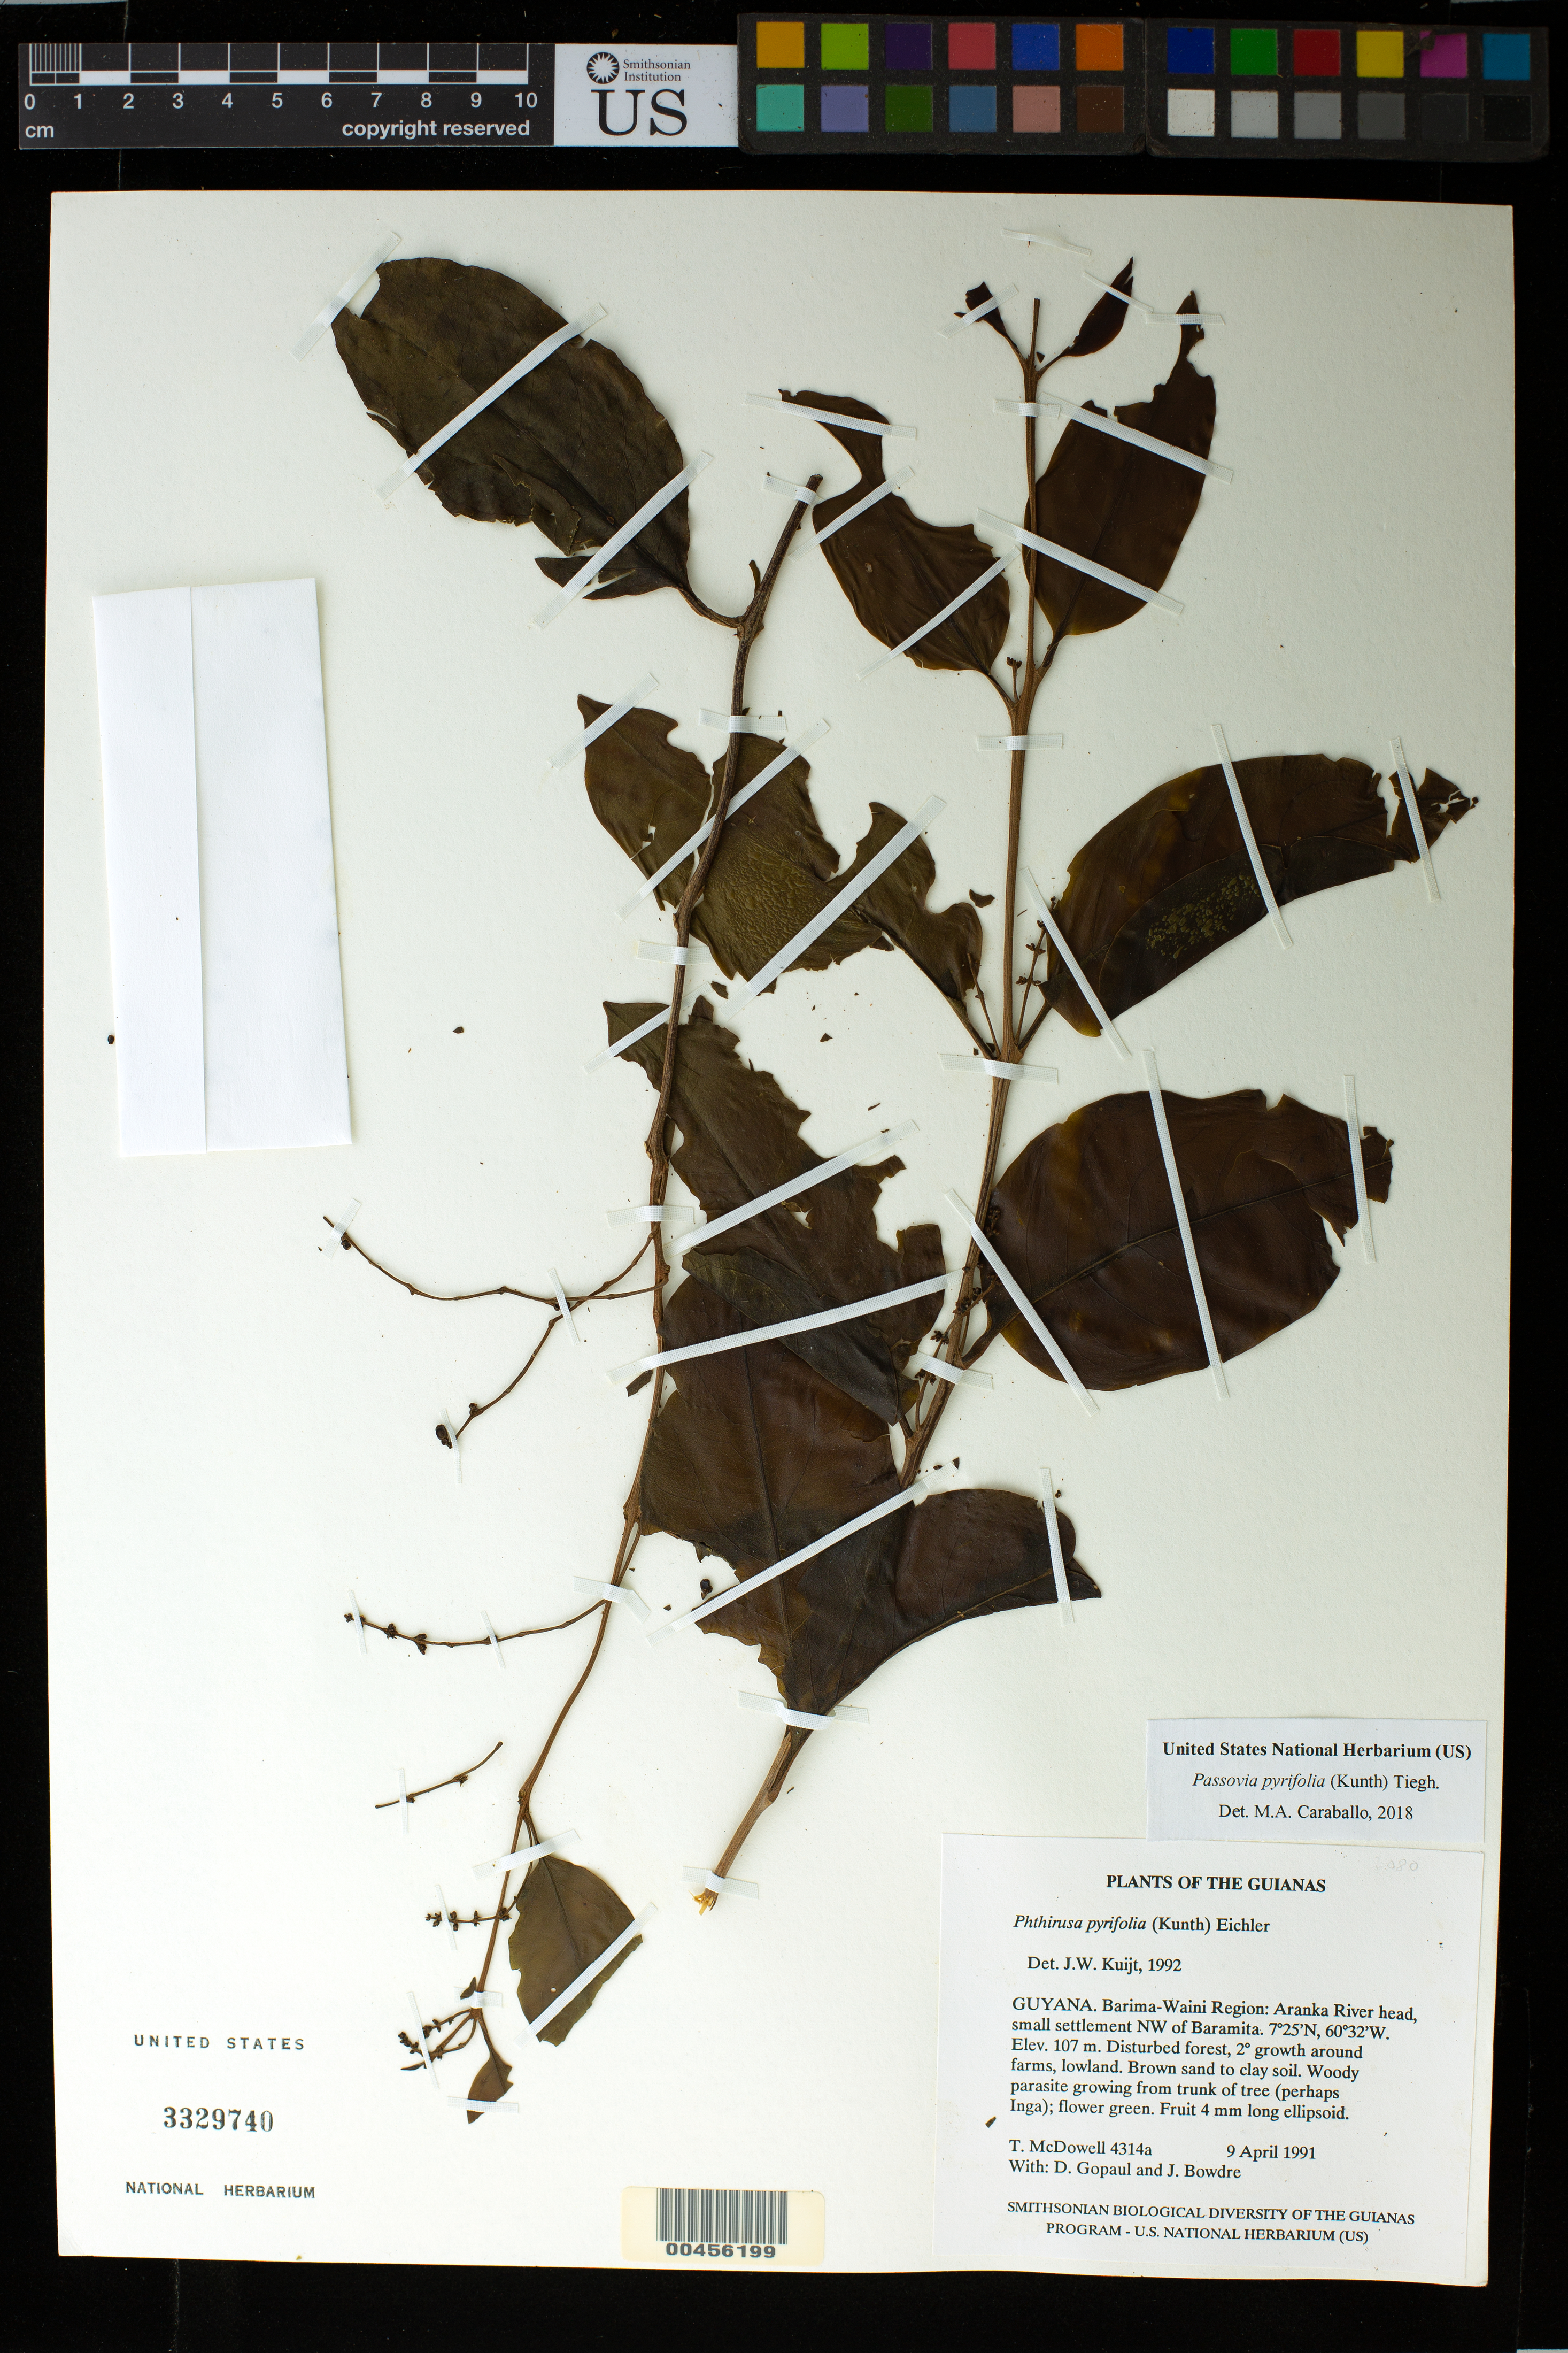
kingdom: Plantae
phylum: Tracheophyta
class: Magnoliopsida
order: Santalales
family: Loranthaceae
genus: Passovia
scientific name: Passovia pyrifolia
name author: (Kunth) Tiegh.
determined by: Caraballo-Ortiz, Marcos A., (MISS), University of Mississippi (UNITED STATES)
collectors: T. McDowell, D. Gopaul & J. Bowdre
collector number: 4314 a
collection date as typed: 9 April 1991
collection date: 1991-04-09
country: Guyana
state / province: Barima-Waini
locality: Aranka River head, small settlement NW of Baramita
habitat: Disturbed forest, secondary growth around farms, lowland. Brown sand to clay soil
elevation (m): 107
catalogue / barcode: US 3329740